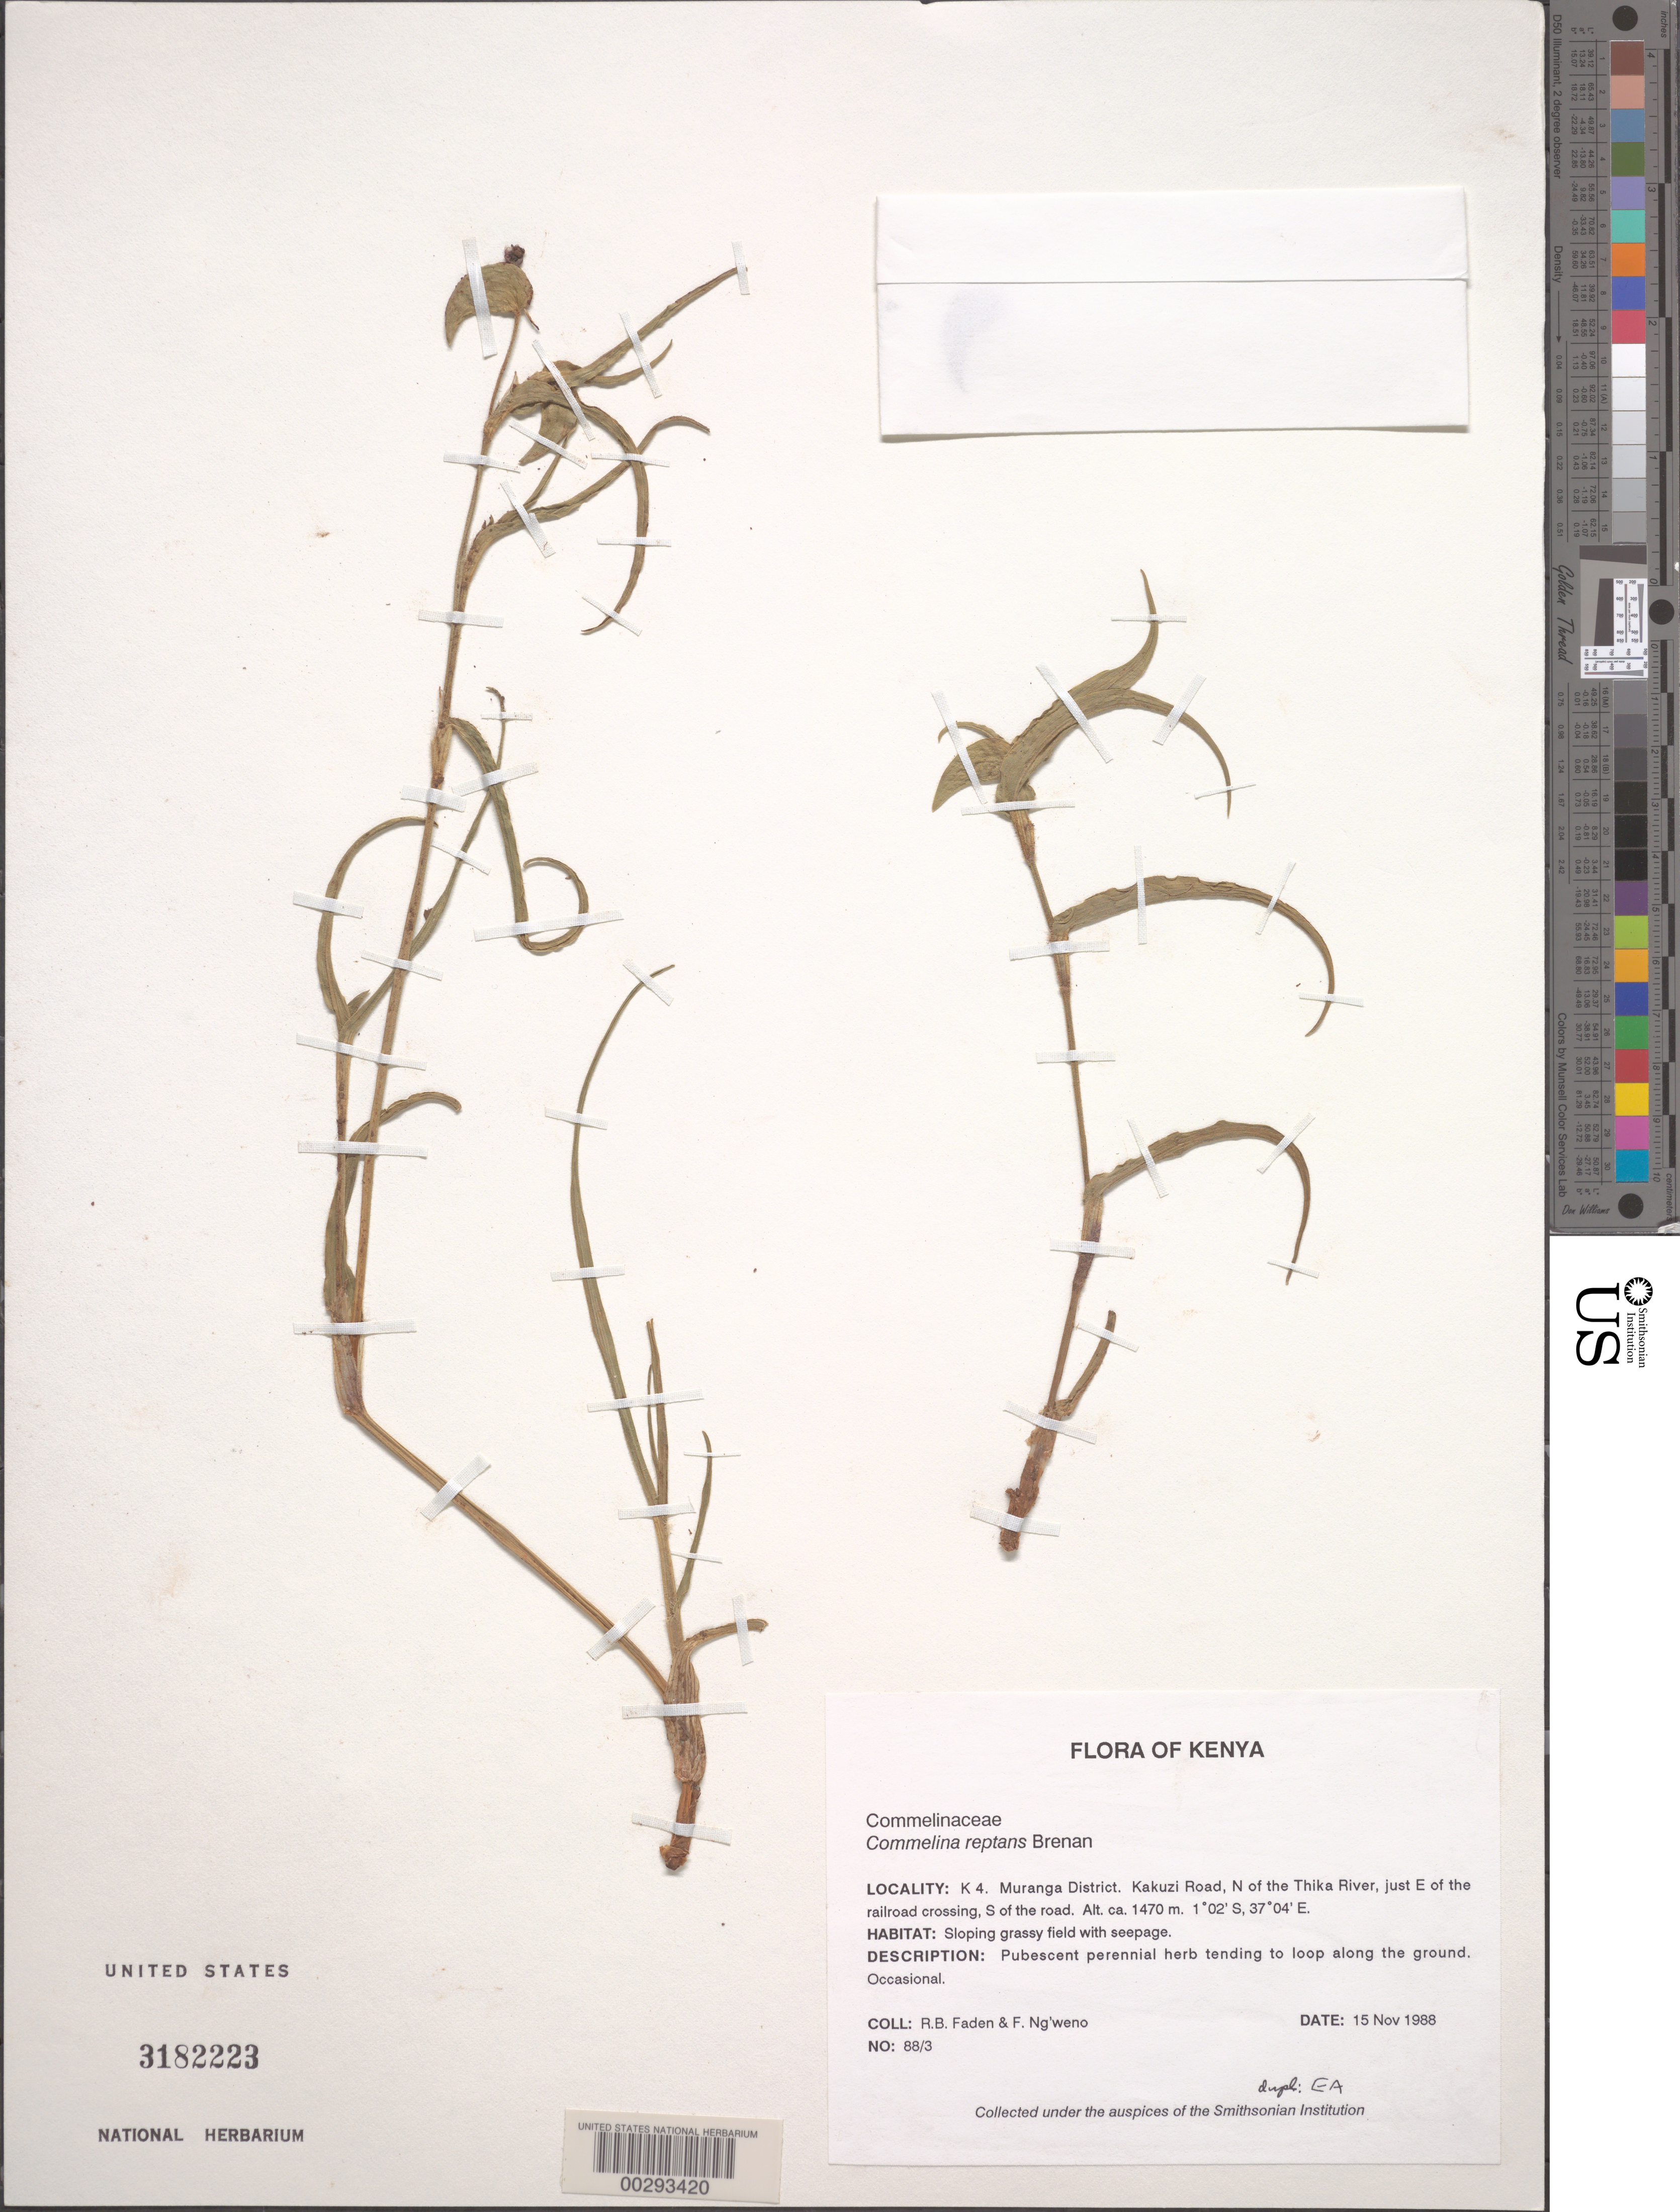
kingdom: Plantae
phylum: Tracheophyta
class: Liliopsida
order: Commelinales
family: Commelinaceae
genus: Commelina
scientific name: Commelina reptans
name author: Brenan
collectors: R. B. Faden & F. Ng'weno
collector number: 88/3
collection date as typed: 15 Nov 1988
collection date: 1988-11-15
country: Kenya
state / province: Murang'a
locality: Muranga district, kakuzi road, n of thika river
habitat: Sloping grassy field with seepage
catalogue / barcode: US 3182223